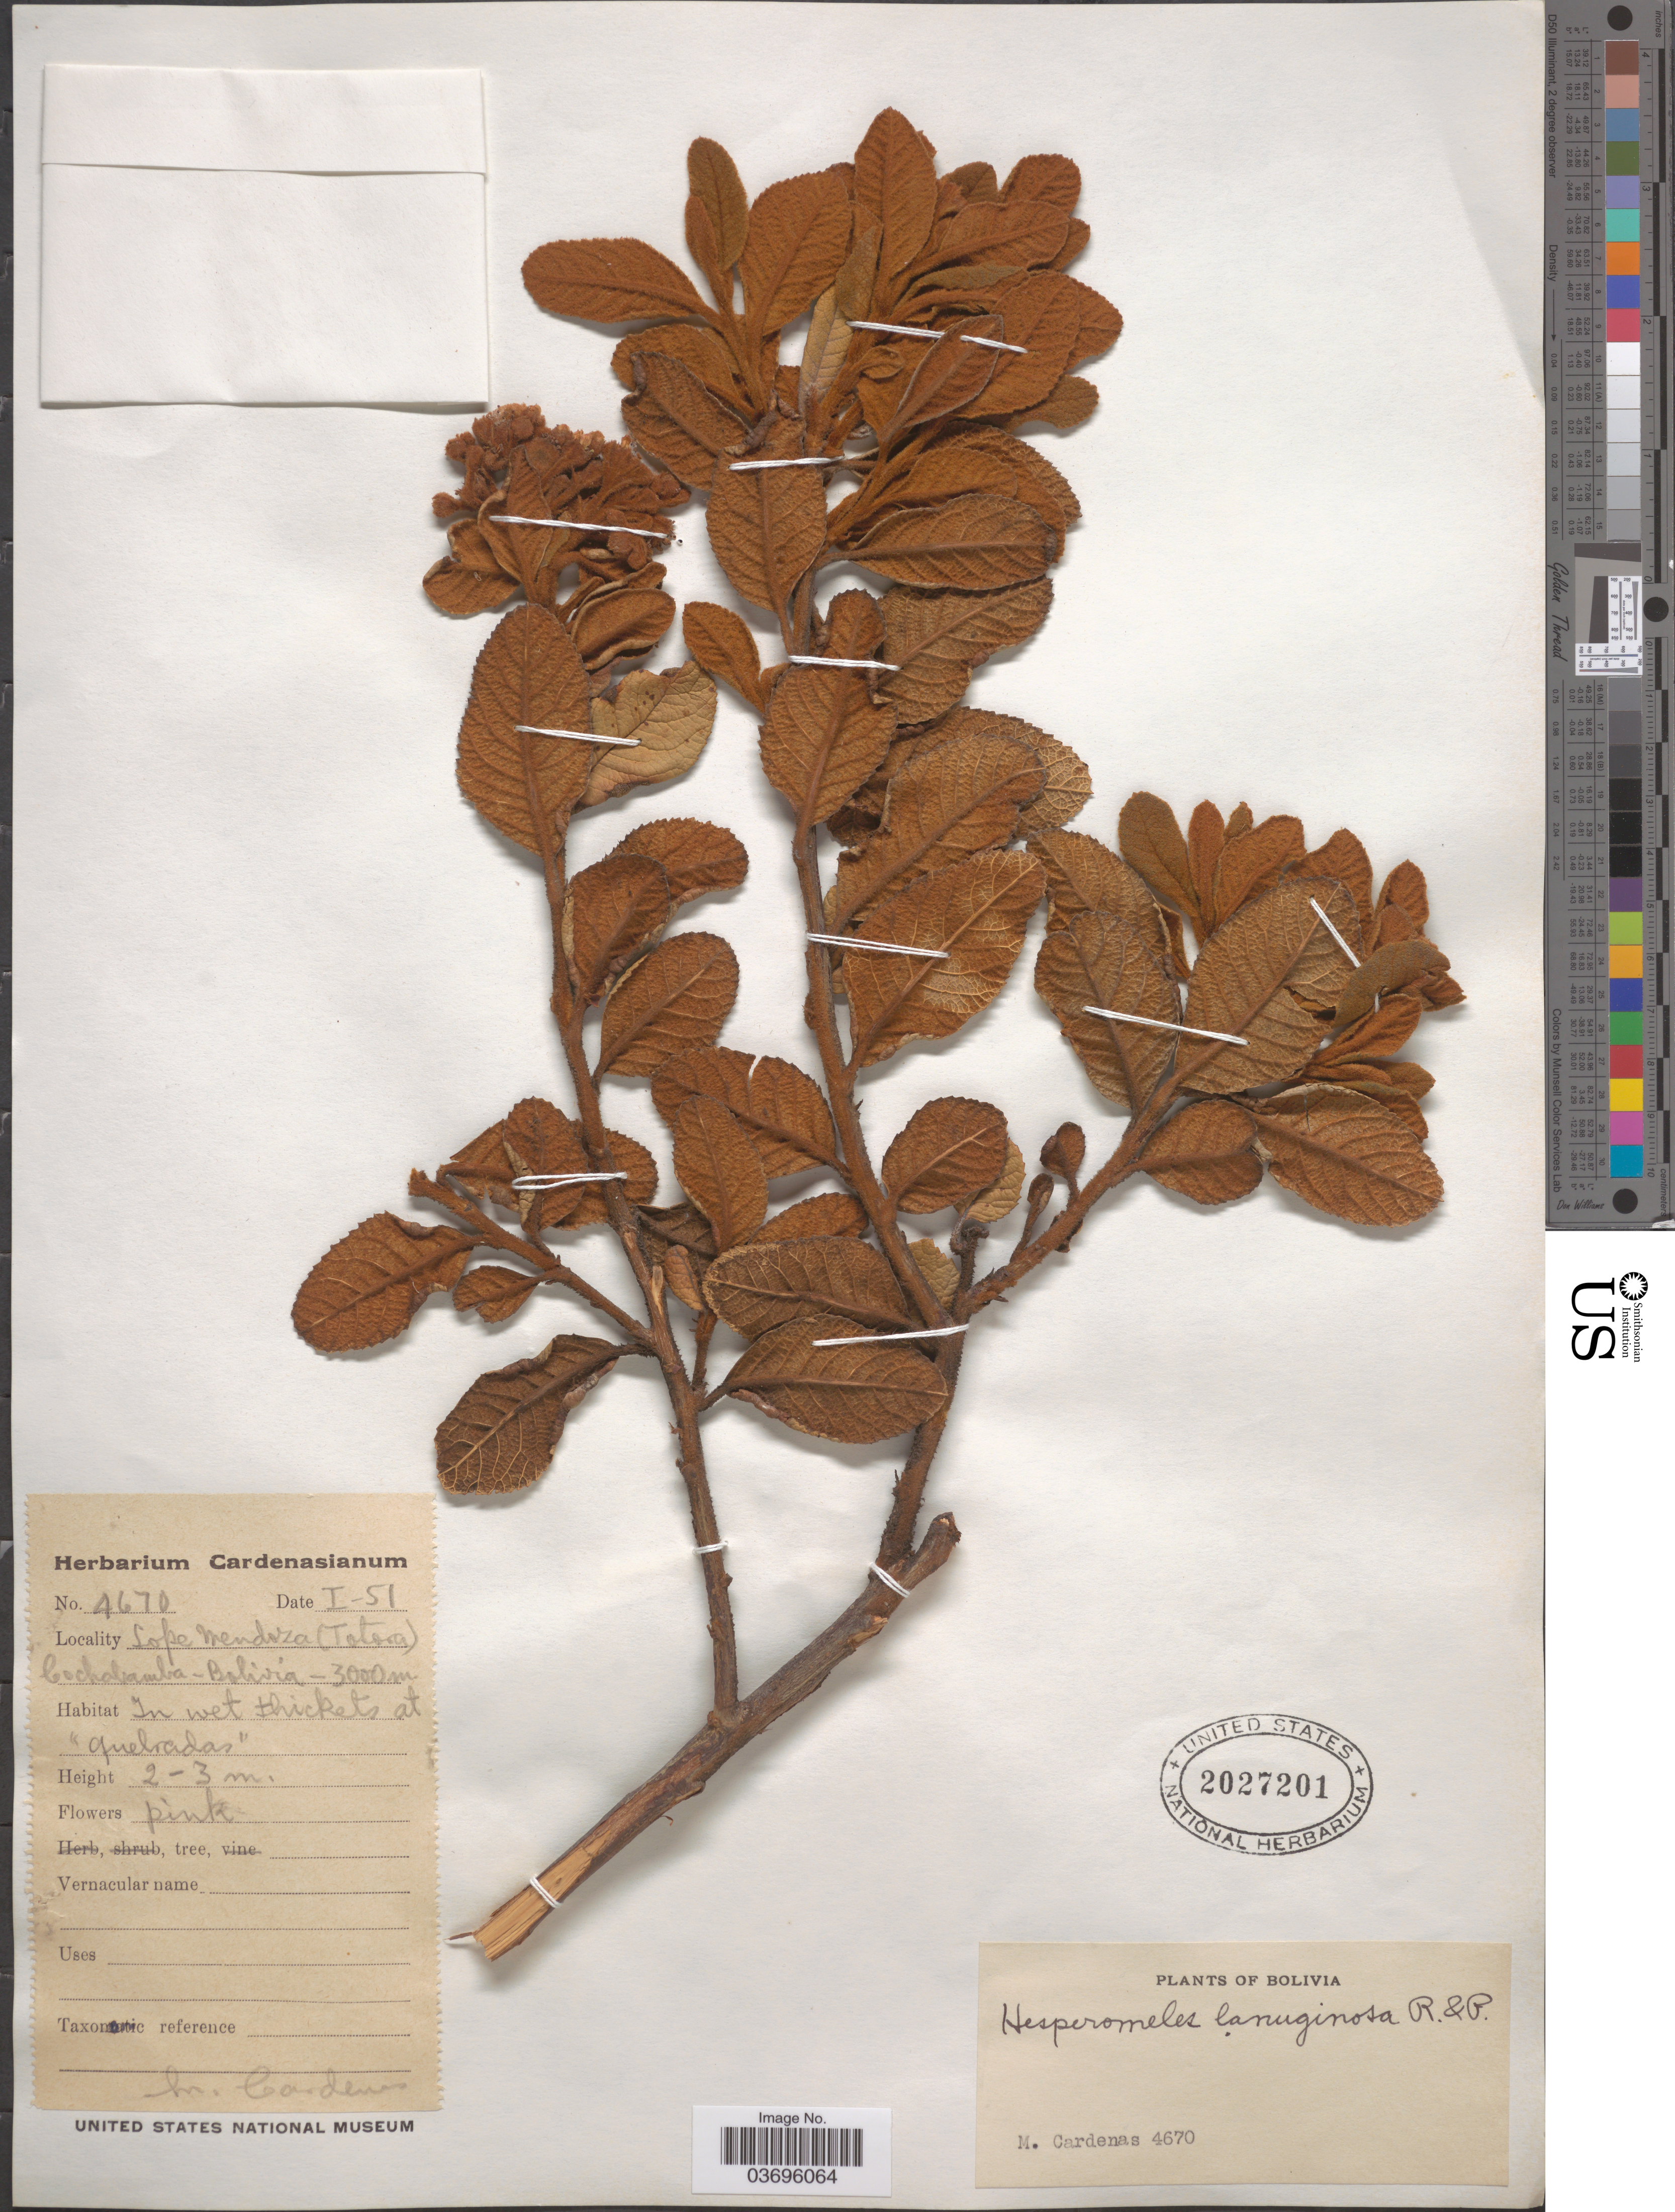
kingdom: Plantae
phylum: Tracheophyta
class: Magnoliopsida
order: Rosales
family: Rosaceae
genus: Hesperomeles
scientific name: Hesperomeles ferruginea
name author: (Juss. ex Pers.) Benth.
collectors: M. Cárdenas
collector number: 4670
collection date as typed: Transcribed d/m/y: /1/51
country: Bolivia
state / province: Cochabamba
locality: Lopez Mendoza (Totora).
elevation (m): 3000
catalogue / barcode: US 2027201